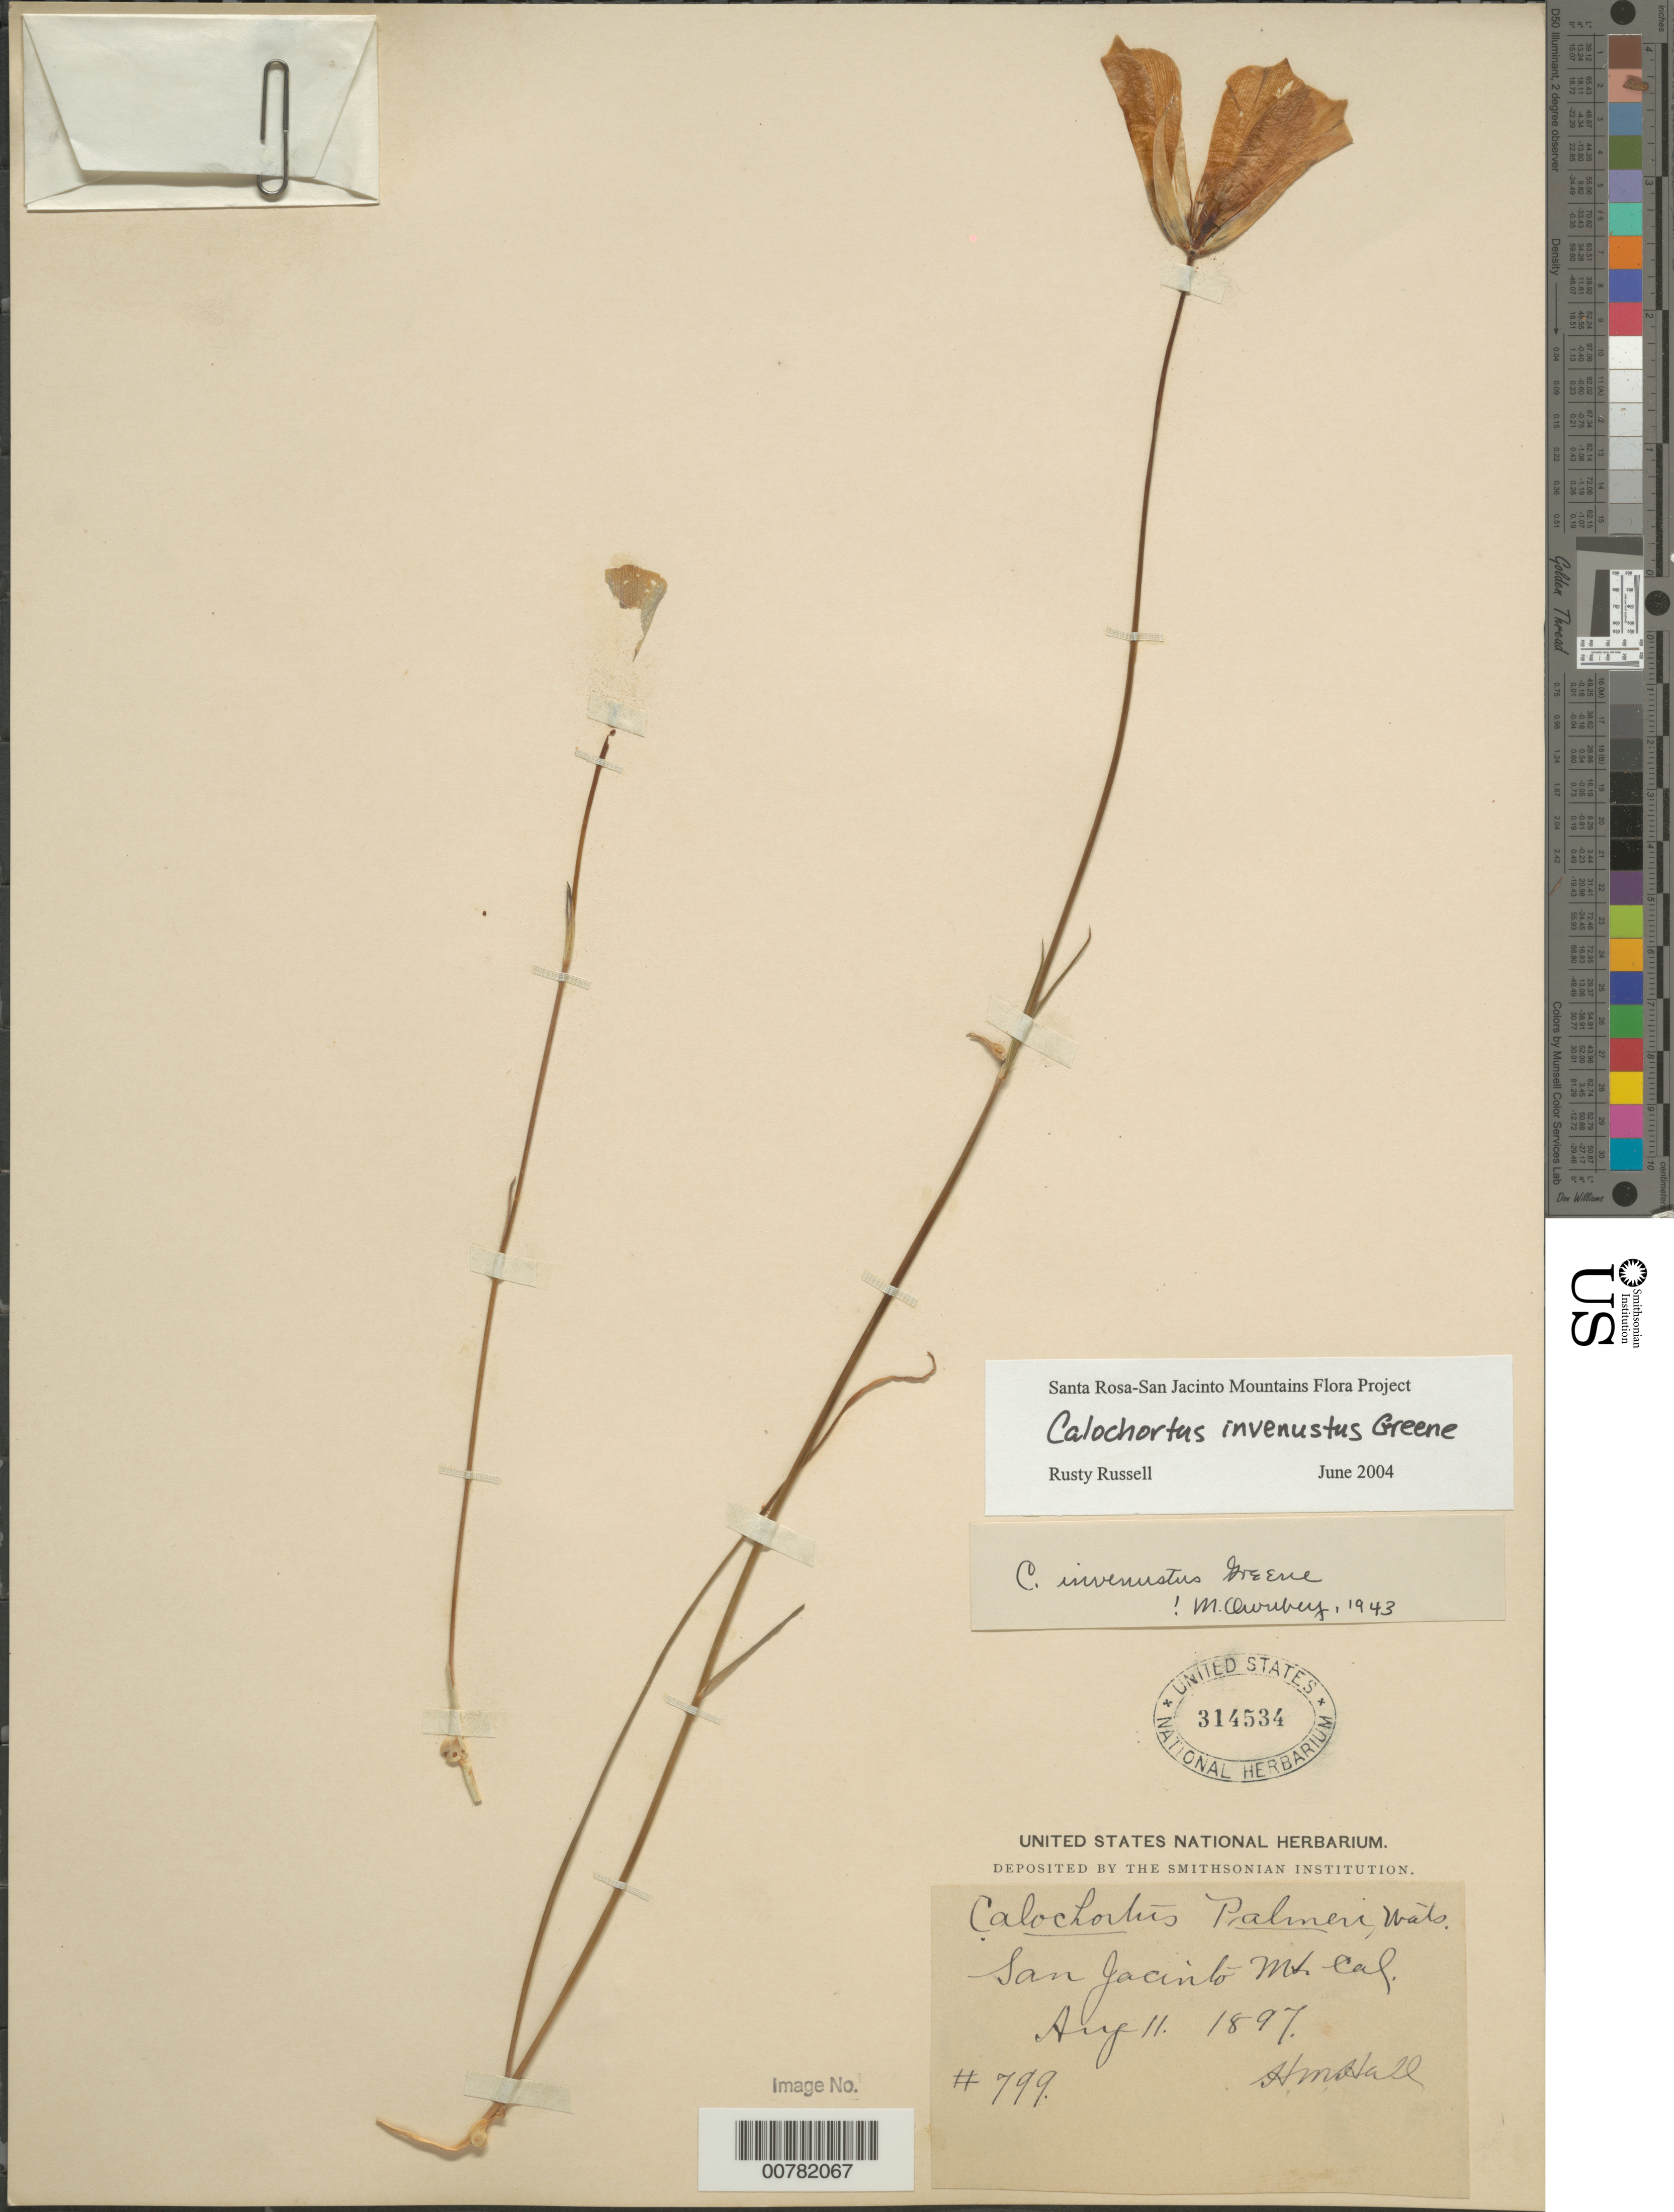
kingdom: Plantae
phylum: Tracheophyta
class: Liliopsida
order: Liliales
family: Liliaceae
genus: Calochortus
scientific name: Calochortus invenustus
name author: Greene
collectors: H. M. Hall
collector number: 799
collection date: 1897-08-11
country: United States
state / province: California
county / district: Riverside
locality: San Jacinto Mt.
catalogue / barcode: US 314534